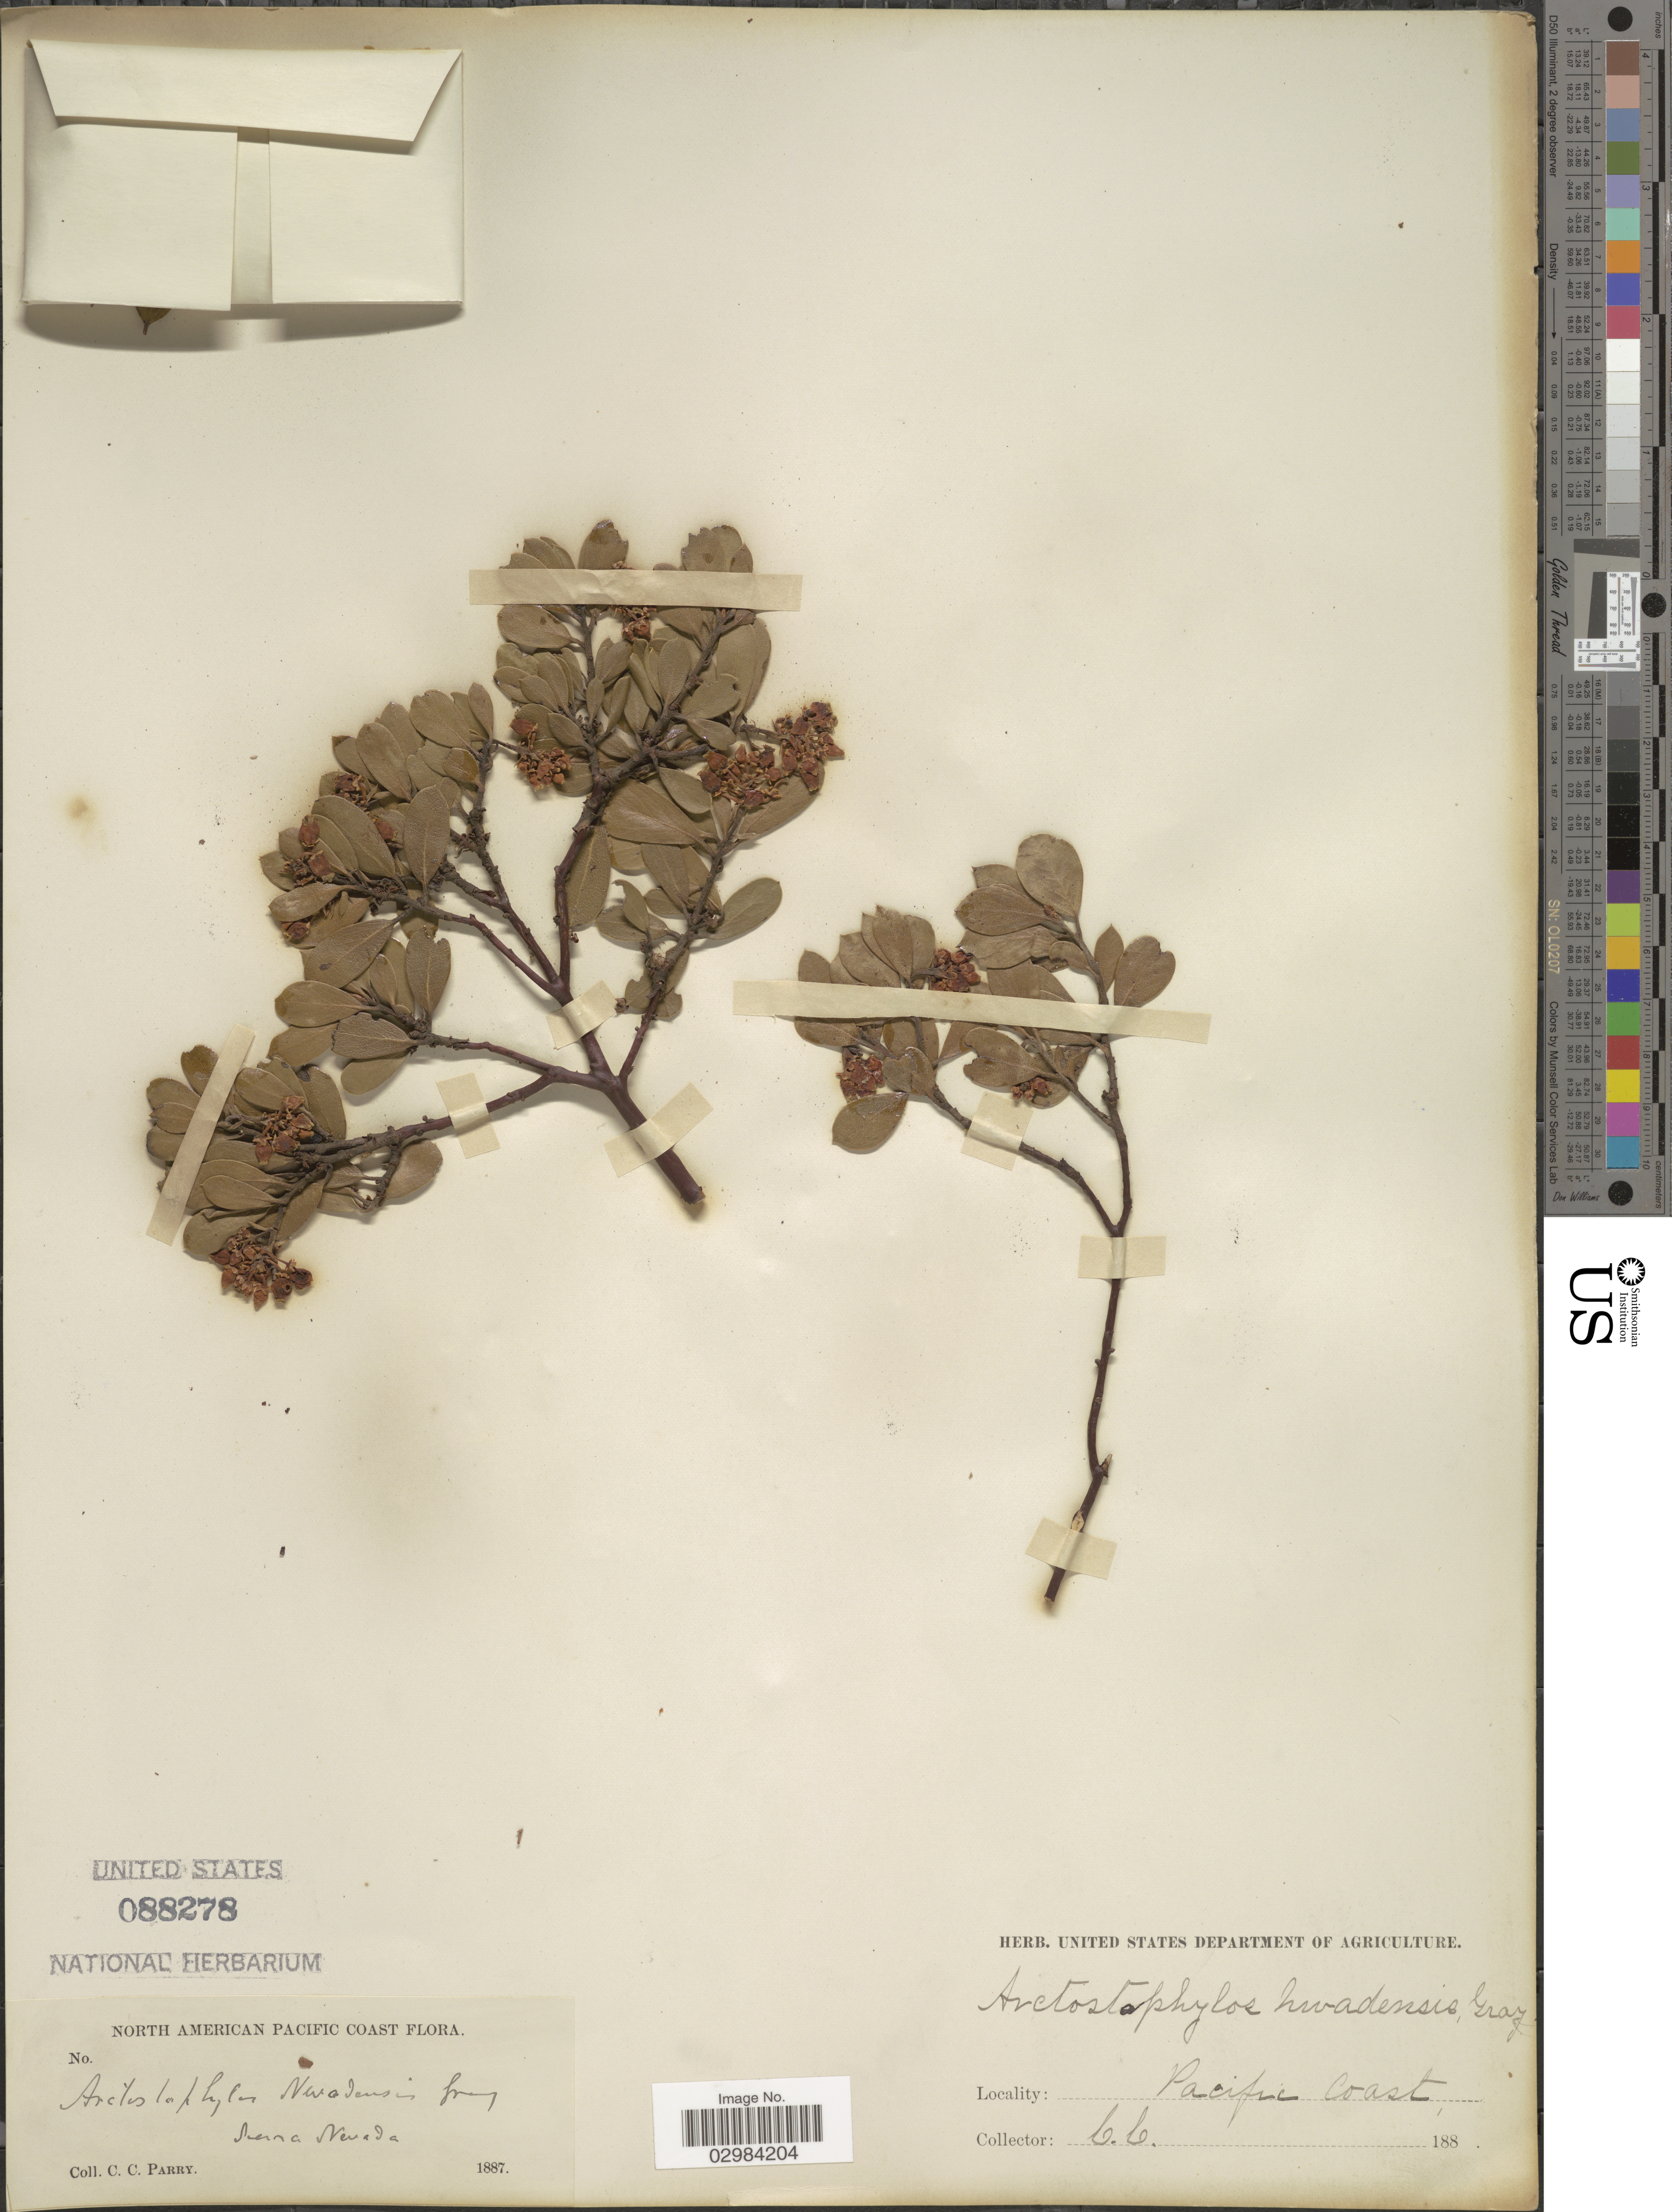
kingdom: Plantae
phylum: Tracheophyta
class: Magnoliopsida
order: Ericales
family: Ericaceae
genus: Arctostaphylos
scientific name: Arctostaphylos nevadensis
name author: A. Gray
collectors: C. C. Parry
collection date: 1887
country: United States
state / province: California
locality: North American Pacific Coast, Sierra Nevada.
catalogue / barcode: US 88278